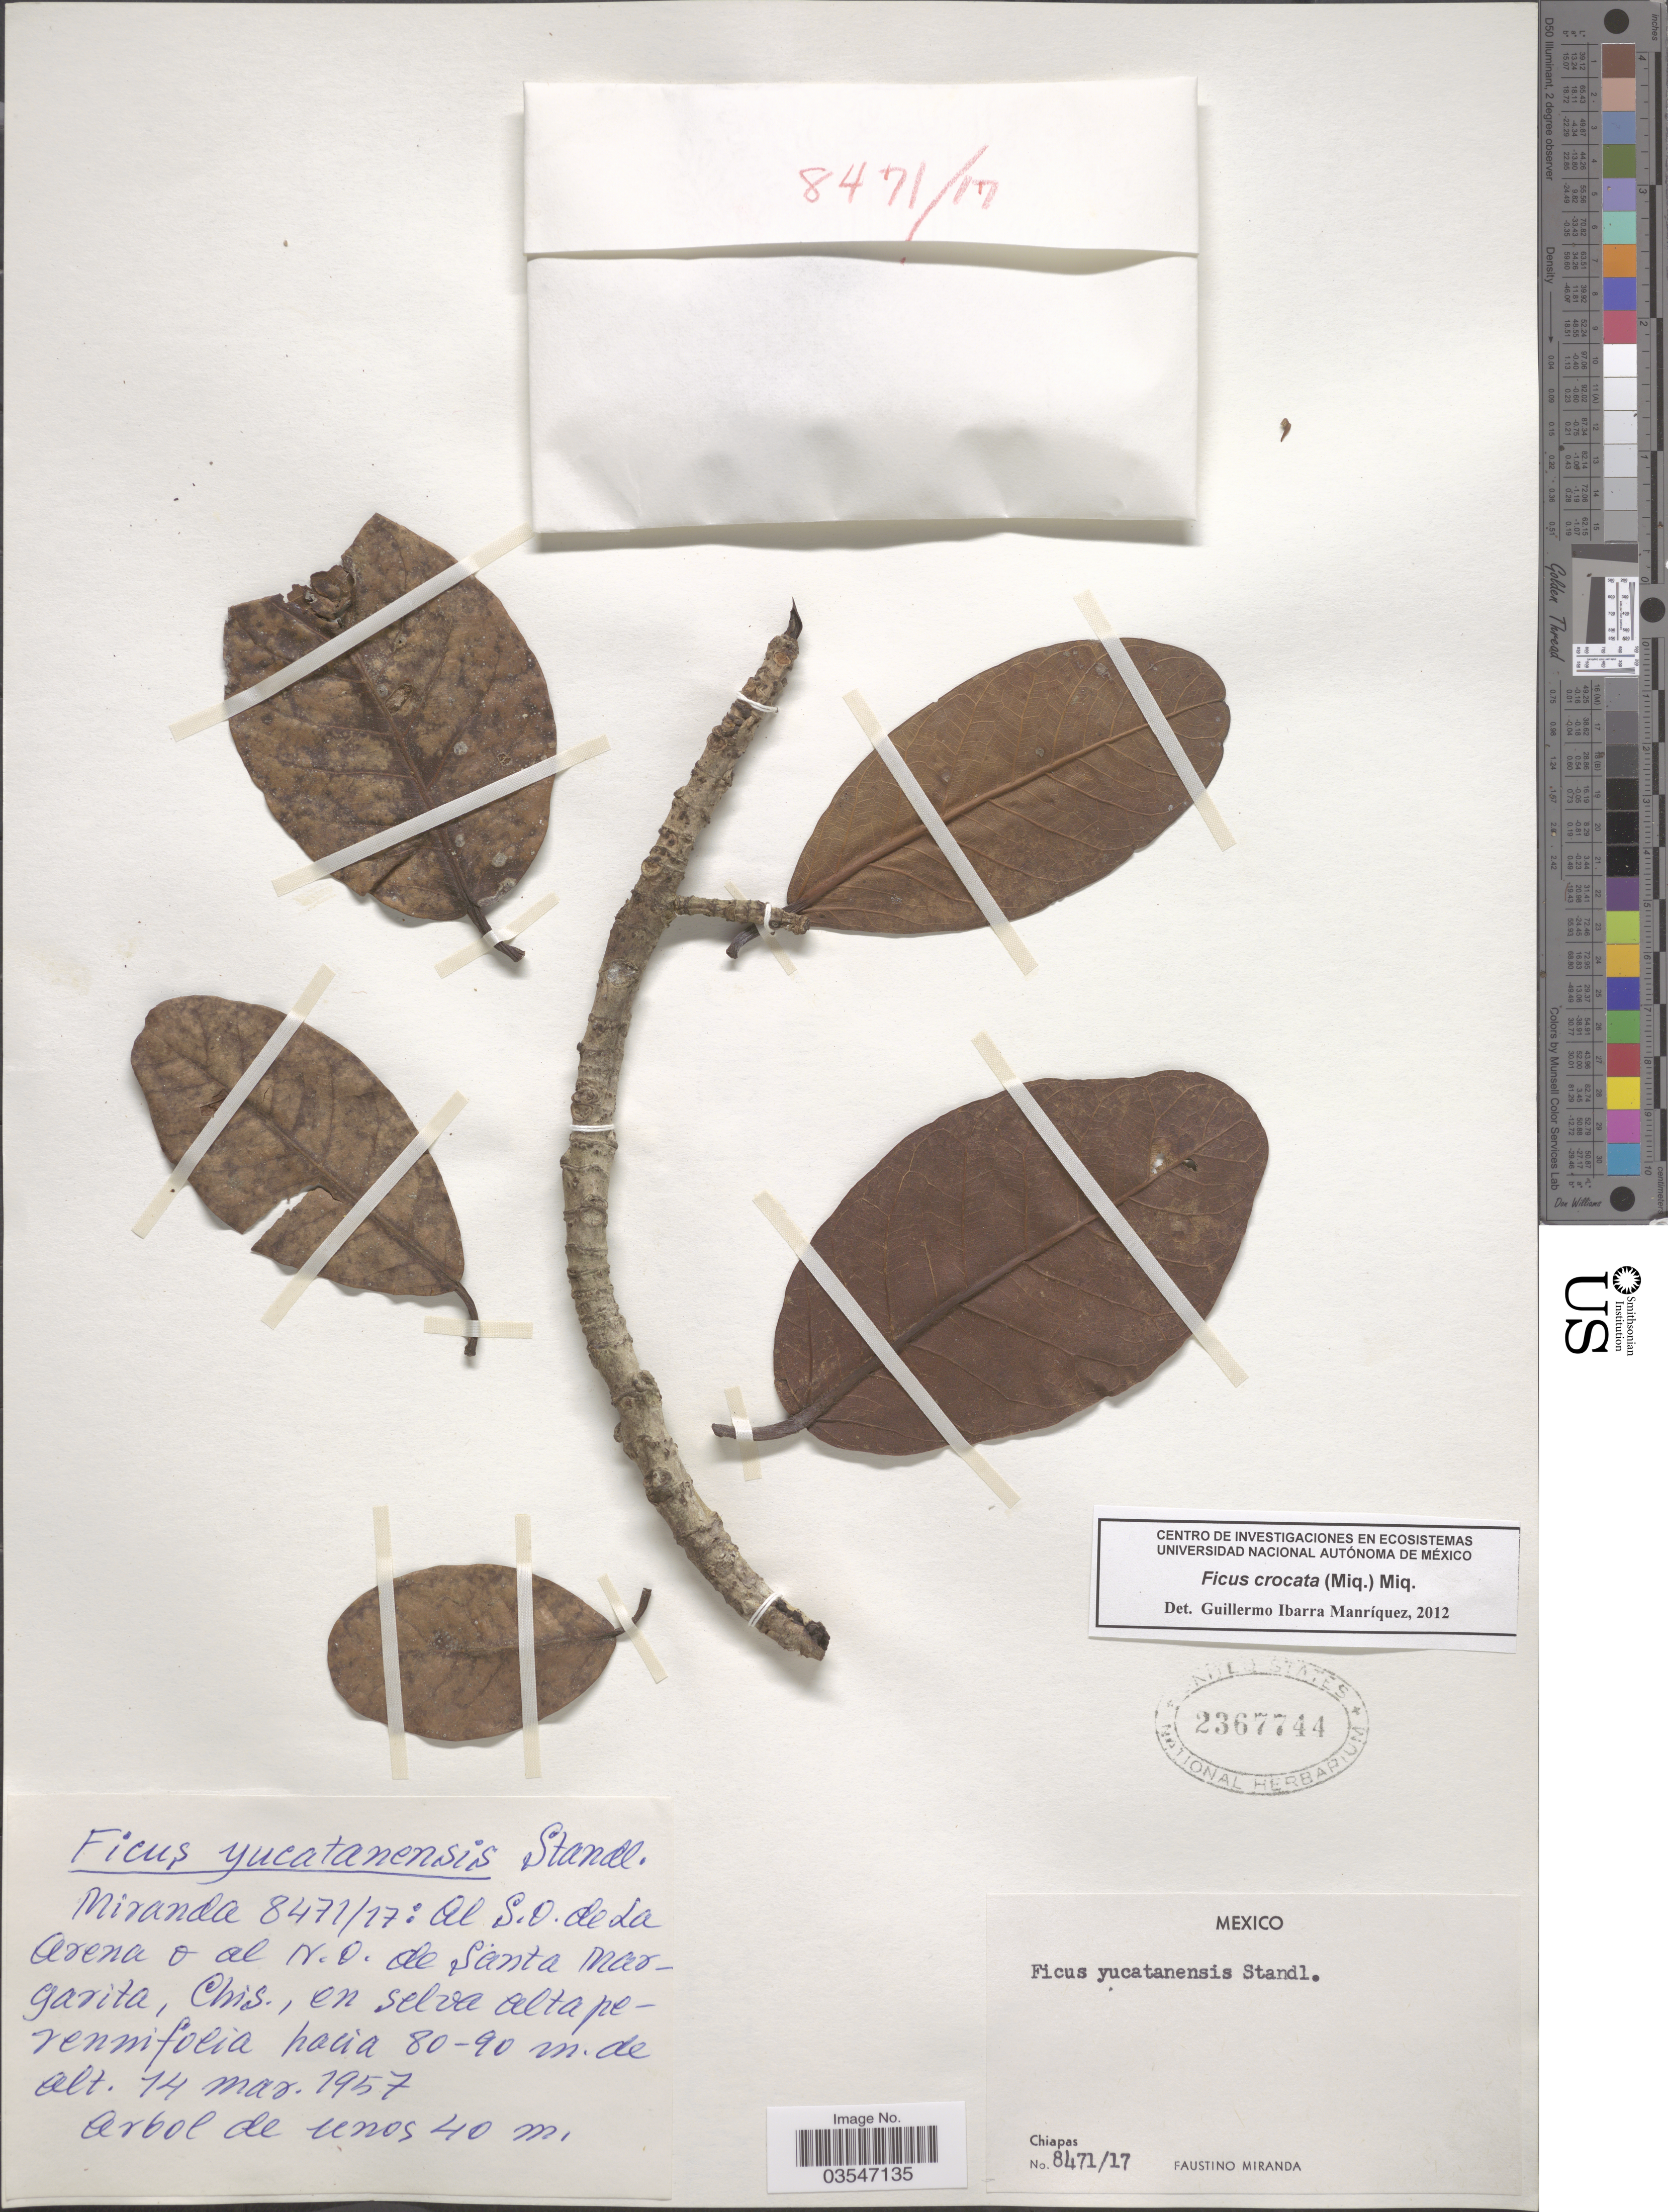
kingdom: Plantae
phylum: Tracheophyta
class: Magnoliopsida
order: Rosales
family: Moraceae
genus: Ficus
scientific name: Ficus crocata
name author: (Miq.) Miq.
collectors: F. Miranda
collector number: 8471/17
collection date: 1957-03-14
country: Mexico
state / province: Chiapas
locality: Al S. O. de La Arena o al N. O. de Santa Margarita.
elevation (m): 80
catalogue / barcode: US 2367744